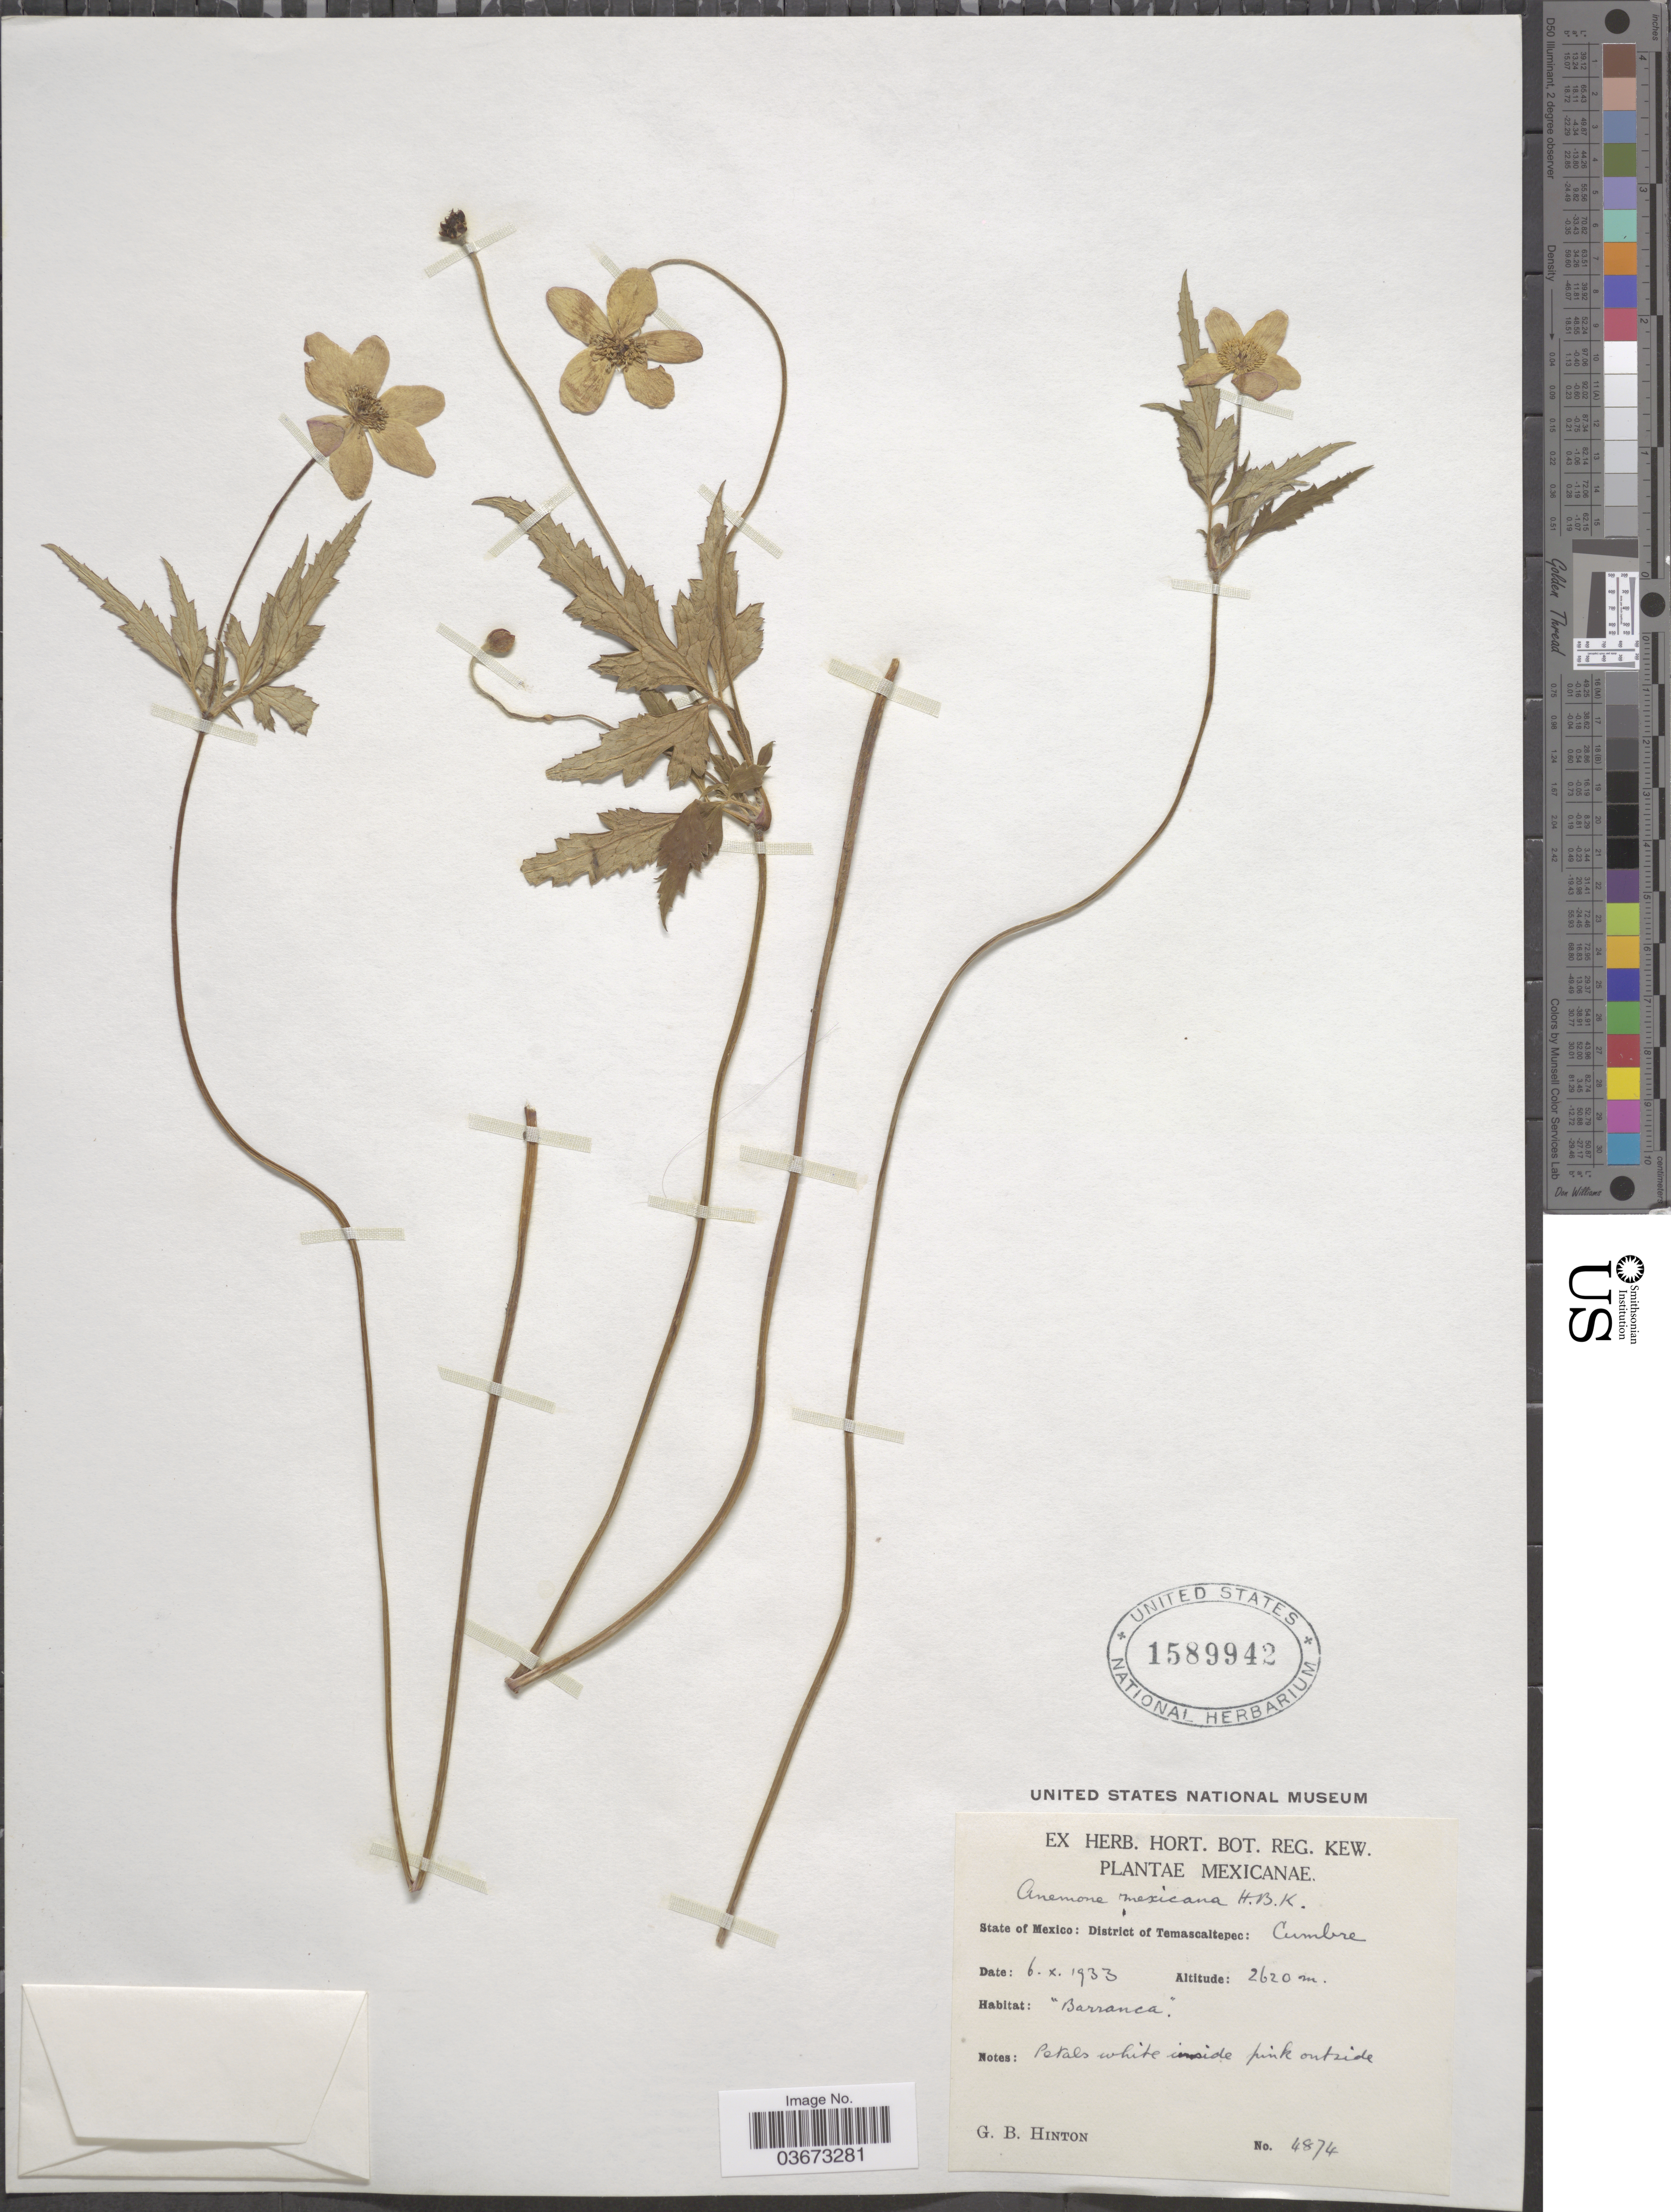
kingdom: Plantae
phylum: Tracheophyta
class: Magnoliopsida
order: Ranunculales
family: Ranunculaceae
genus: Anemone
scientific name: Anemone mexicana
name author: Kunth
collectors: G. B. Hinton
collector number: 4874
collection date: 1933-10-06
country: Mexico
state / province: México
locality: District of Temascaltepec: Cumbre.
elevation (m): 2620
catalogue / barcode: US 1589942